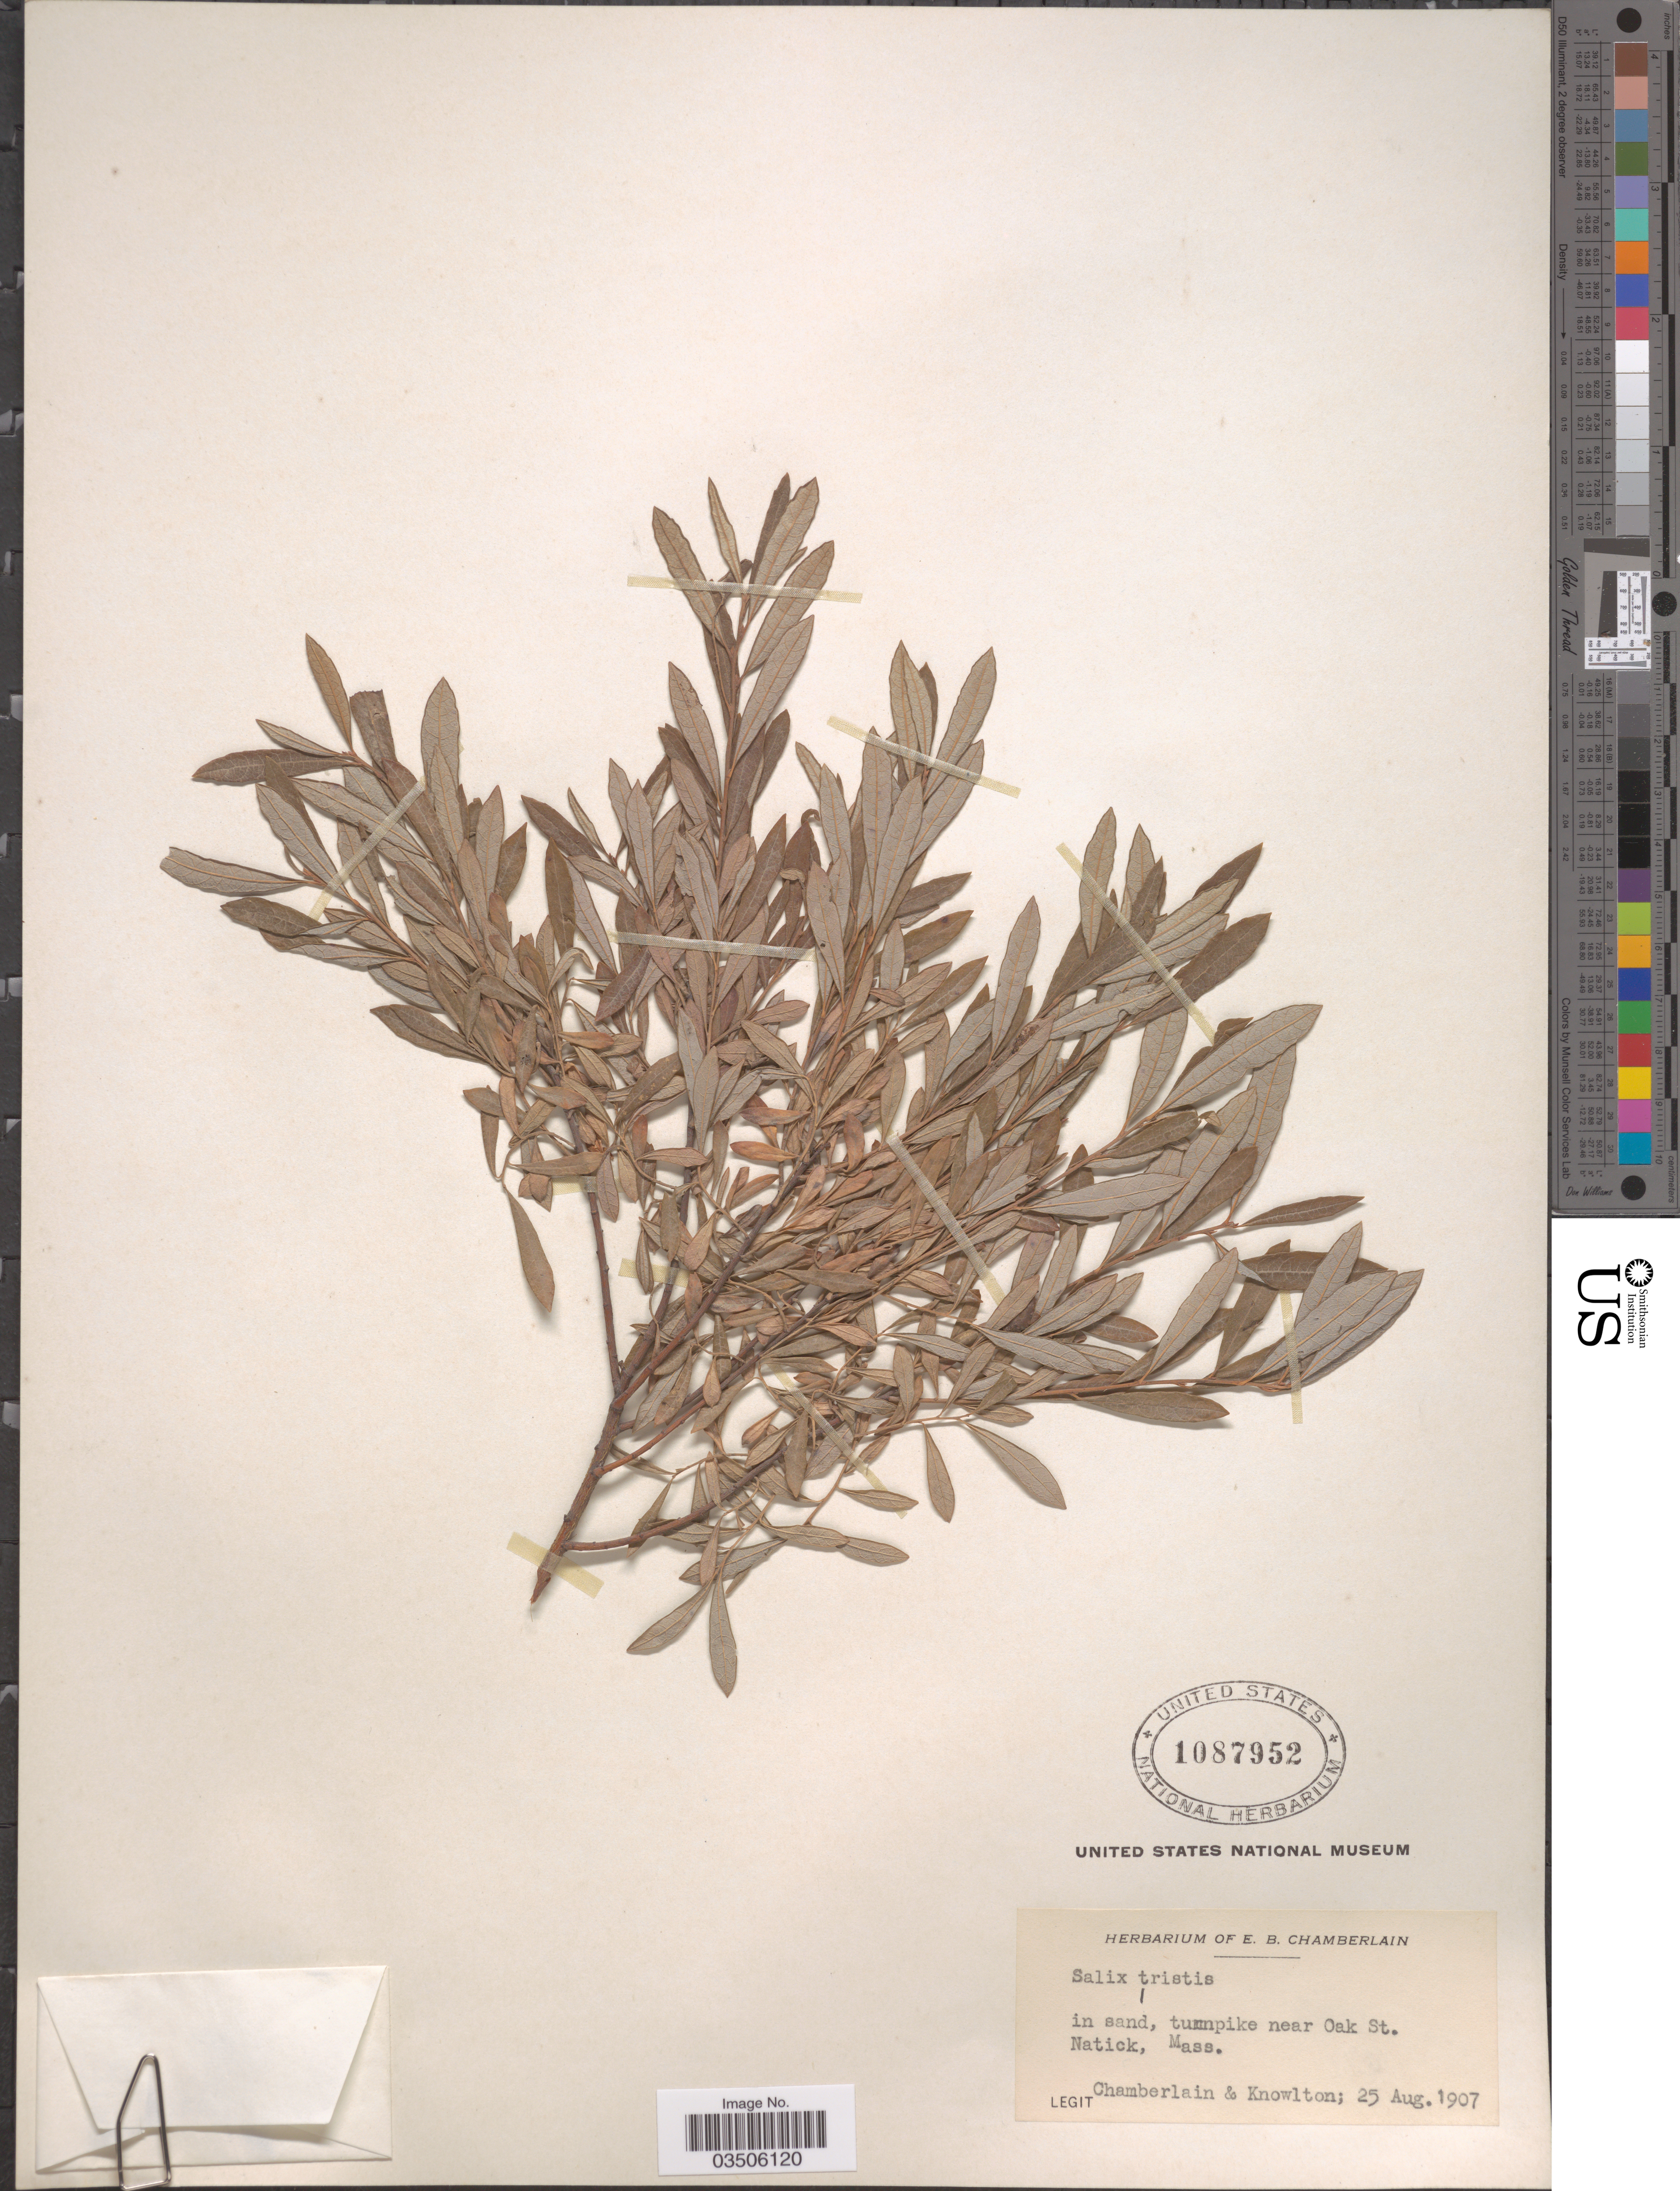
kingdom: Plantae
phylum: Tracheophyta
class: Magnoliopsida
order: Malpighiales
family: Salicaceae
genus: Salix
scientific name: Salix tristis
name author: Aiton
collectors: E. Chamberlain & -. Knowlton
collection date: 1907-08-25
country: United States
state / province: Massachusetts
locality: Turnpike near Oak St. Natick.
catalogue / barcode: US 1087952